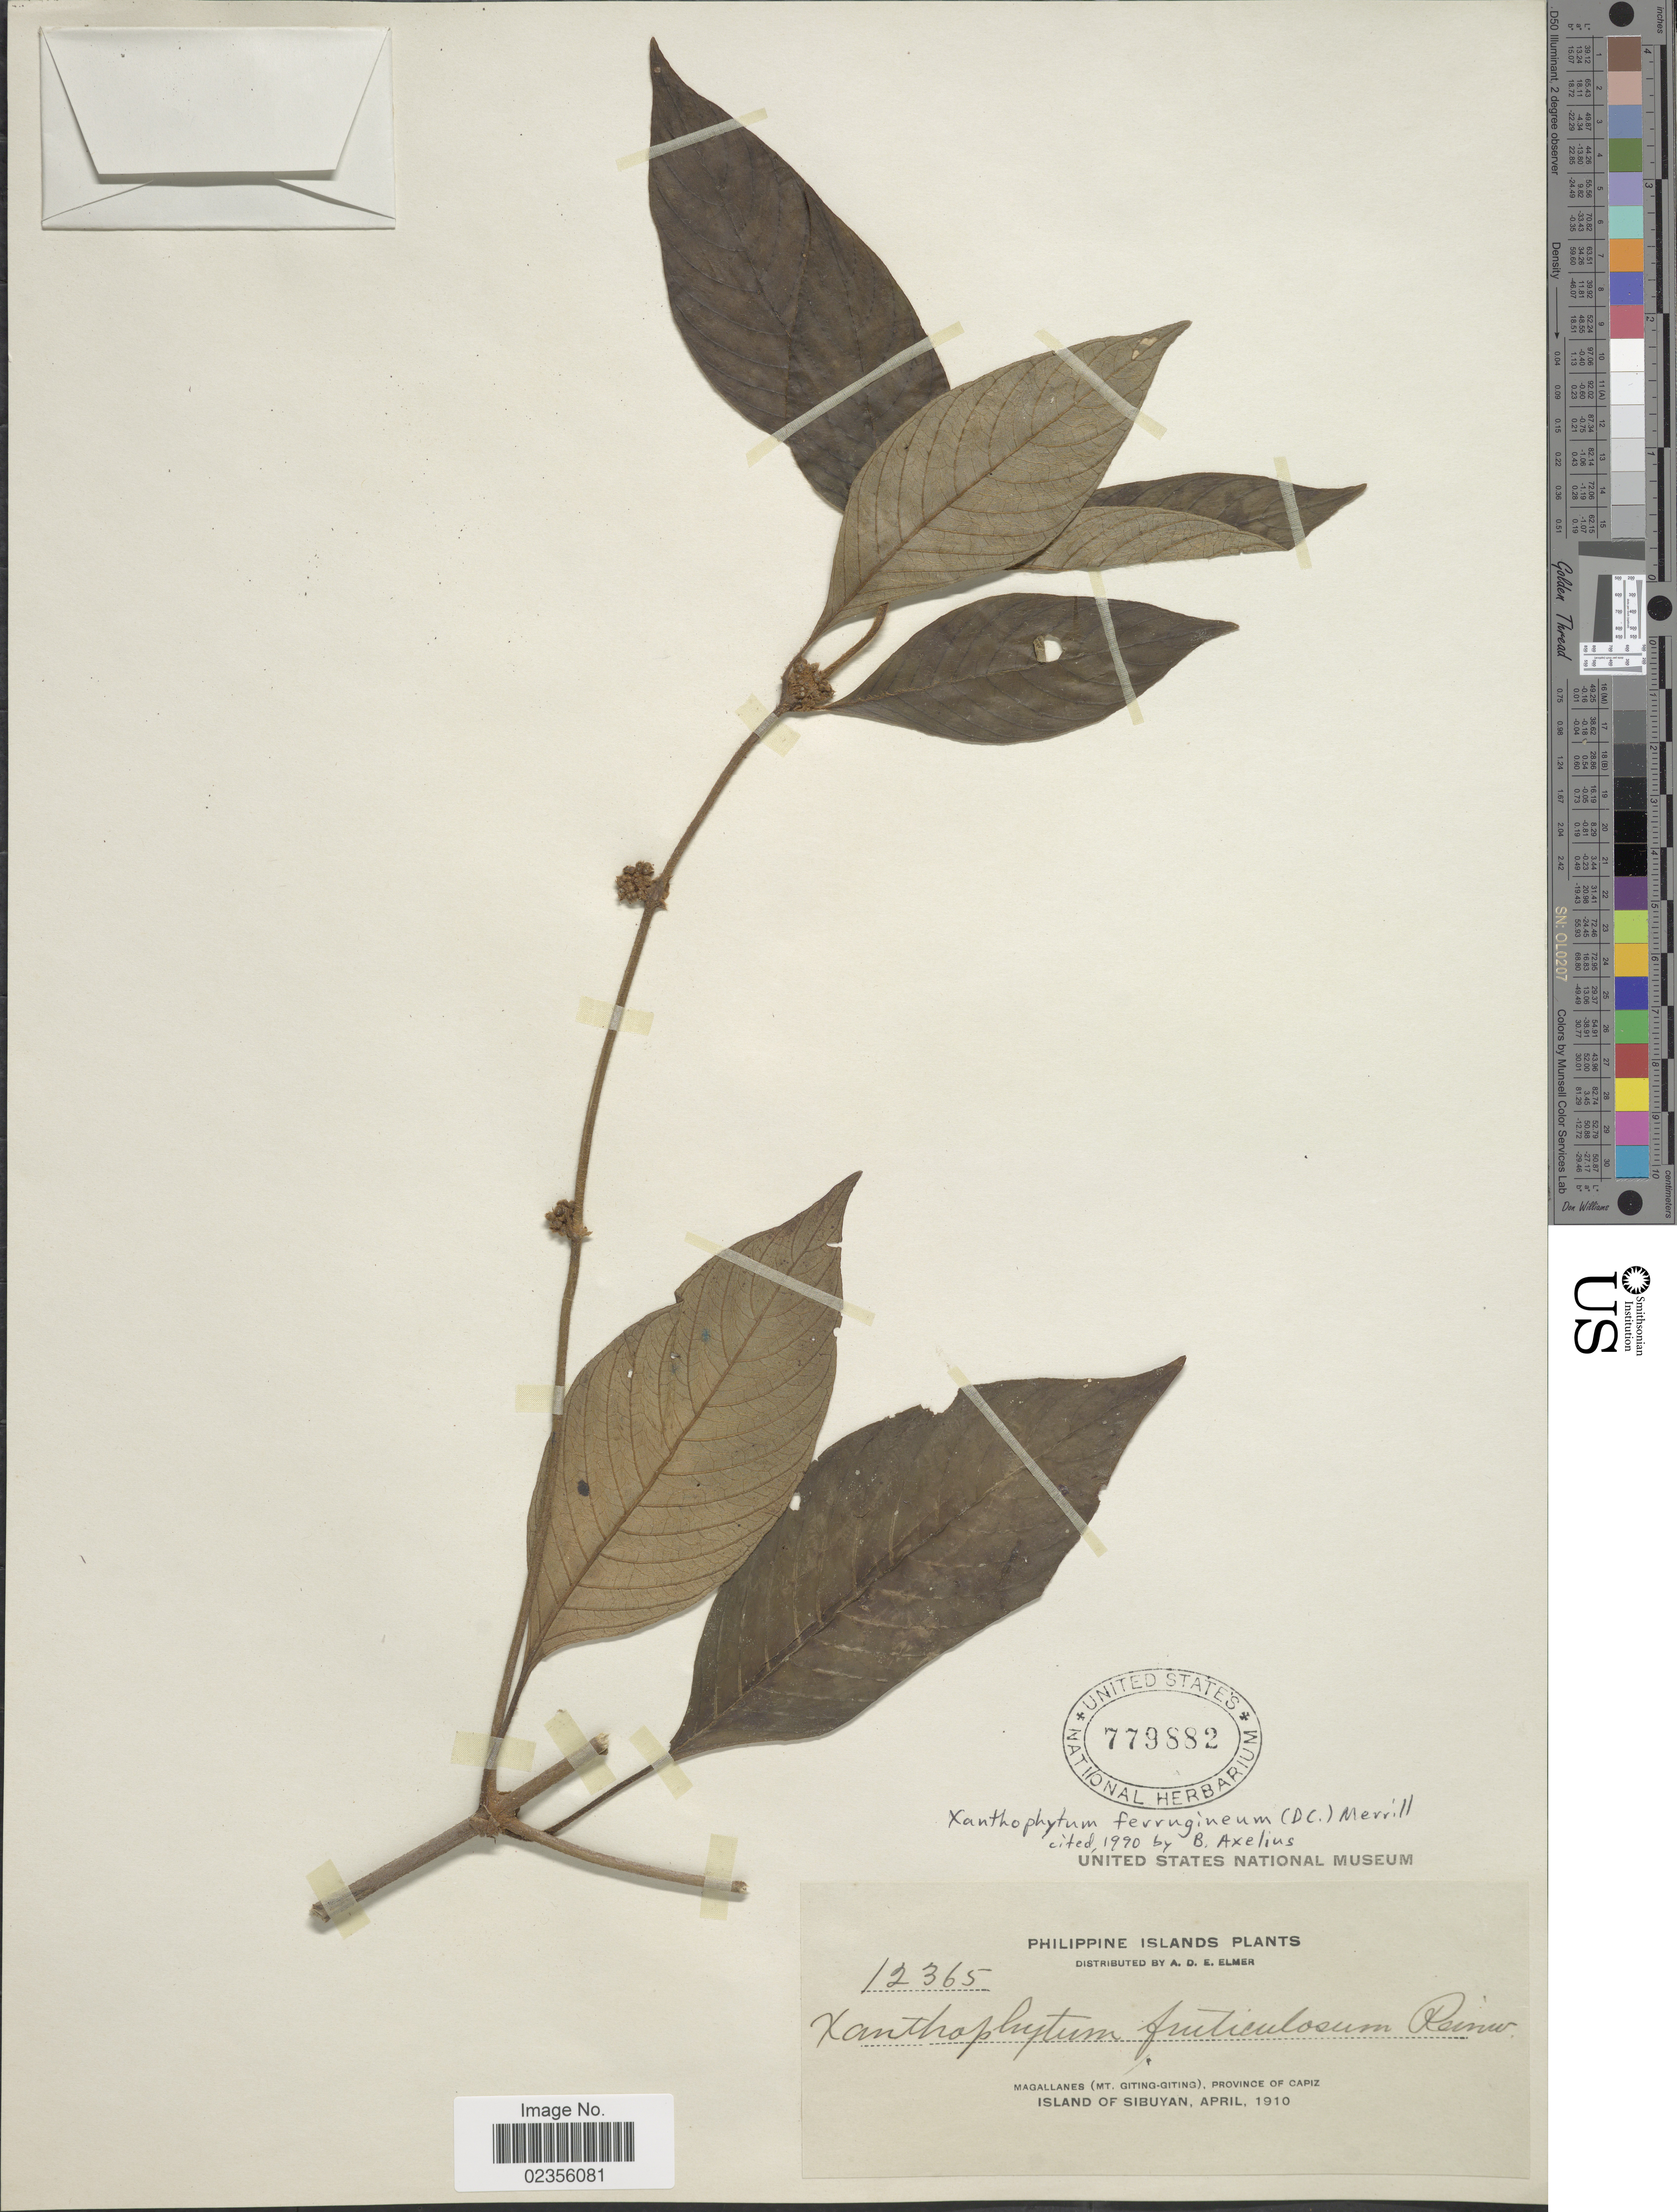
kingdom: Plantae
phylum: Tracheophyta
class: Magnoliopsida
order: Gentianales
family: Rubiaceae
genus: Xanthophytum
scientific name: Xanthophytum ferrugineum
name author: (DC.) Merr.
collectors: A. D. E. Elmer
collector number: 12365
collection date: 1910-04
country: Philippines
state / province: Western Visayas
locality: Philippine Islands. Magallanes (Mt. Giting-Giting), Province of Capiz. Island of Sibuyan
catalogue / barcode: US 779882